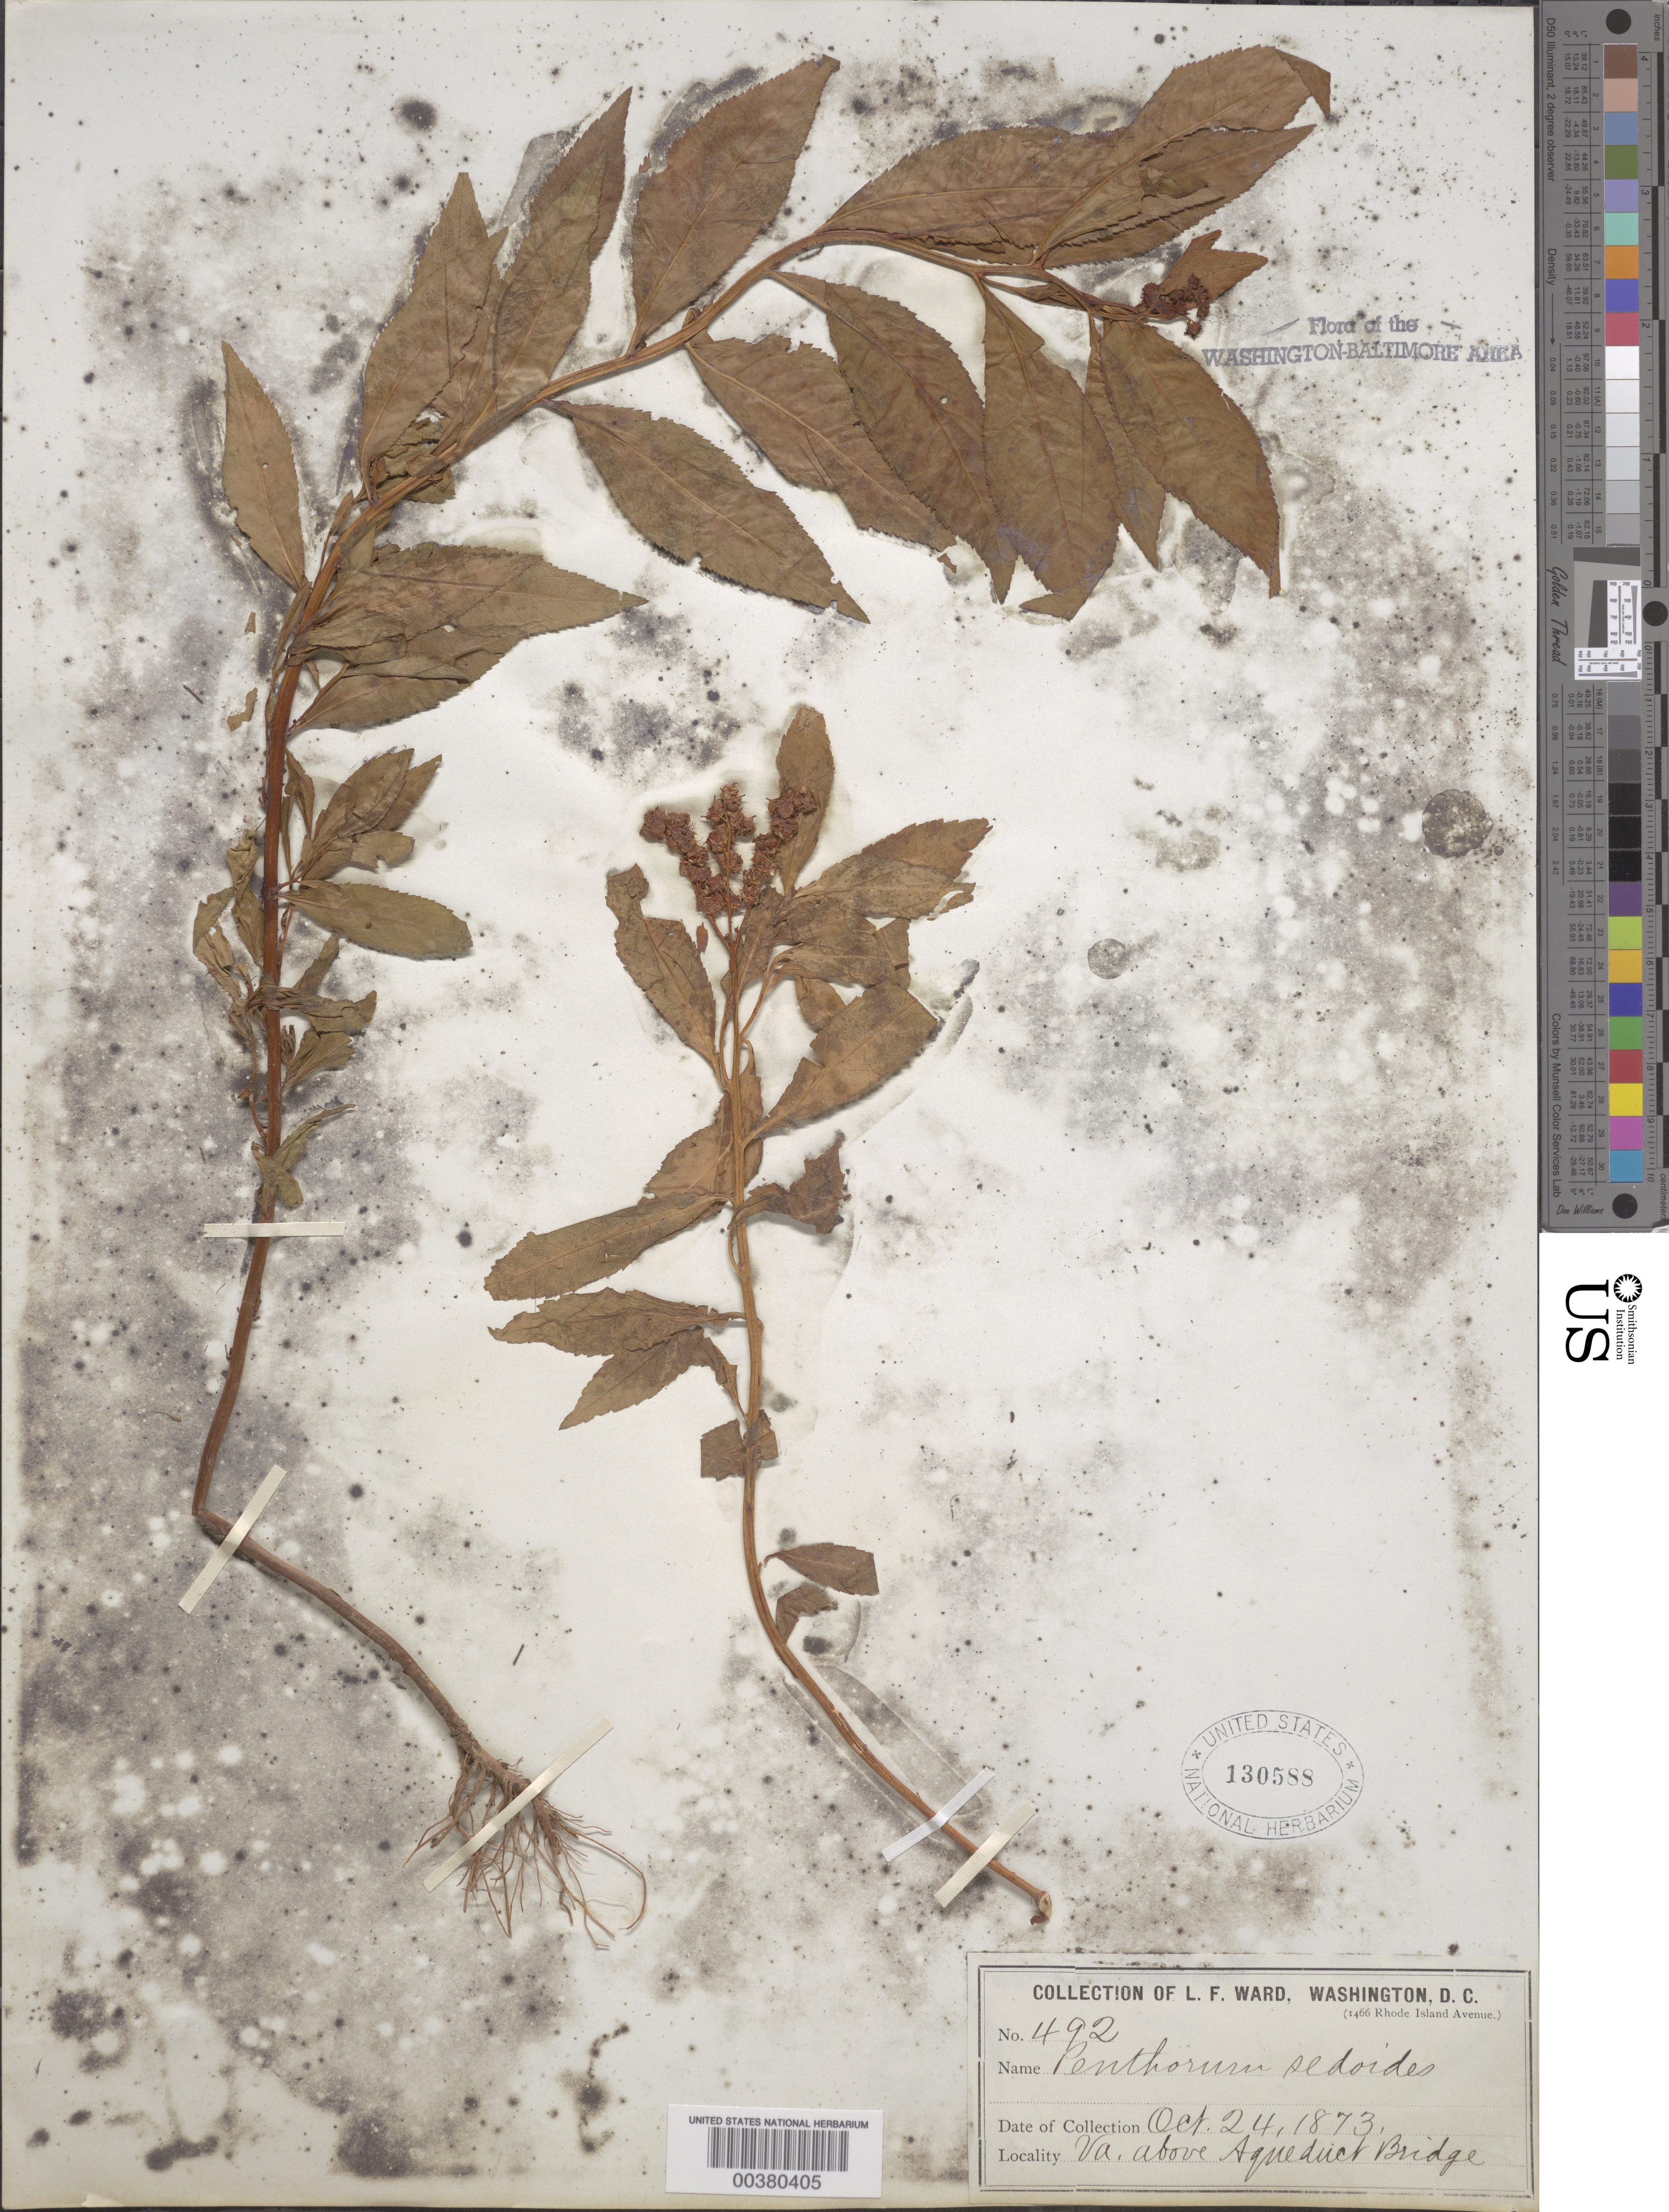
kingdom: Plantae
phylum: Tracheophyta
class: Magnoliopsida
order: Saxifragales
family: Penthoraceae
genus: Penthorum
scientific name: Penthorum sedoides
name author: L.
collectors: L. F. Ward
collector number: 492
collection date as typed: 24 Oct 1873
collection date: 1873-10-24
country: United States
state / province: Virginia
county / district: Fairfax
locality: Above Aqueduct Bridge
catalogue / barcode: US 130588